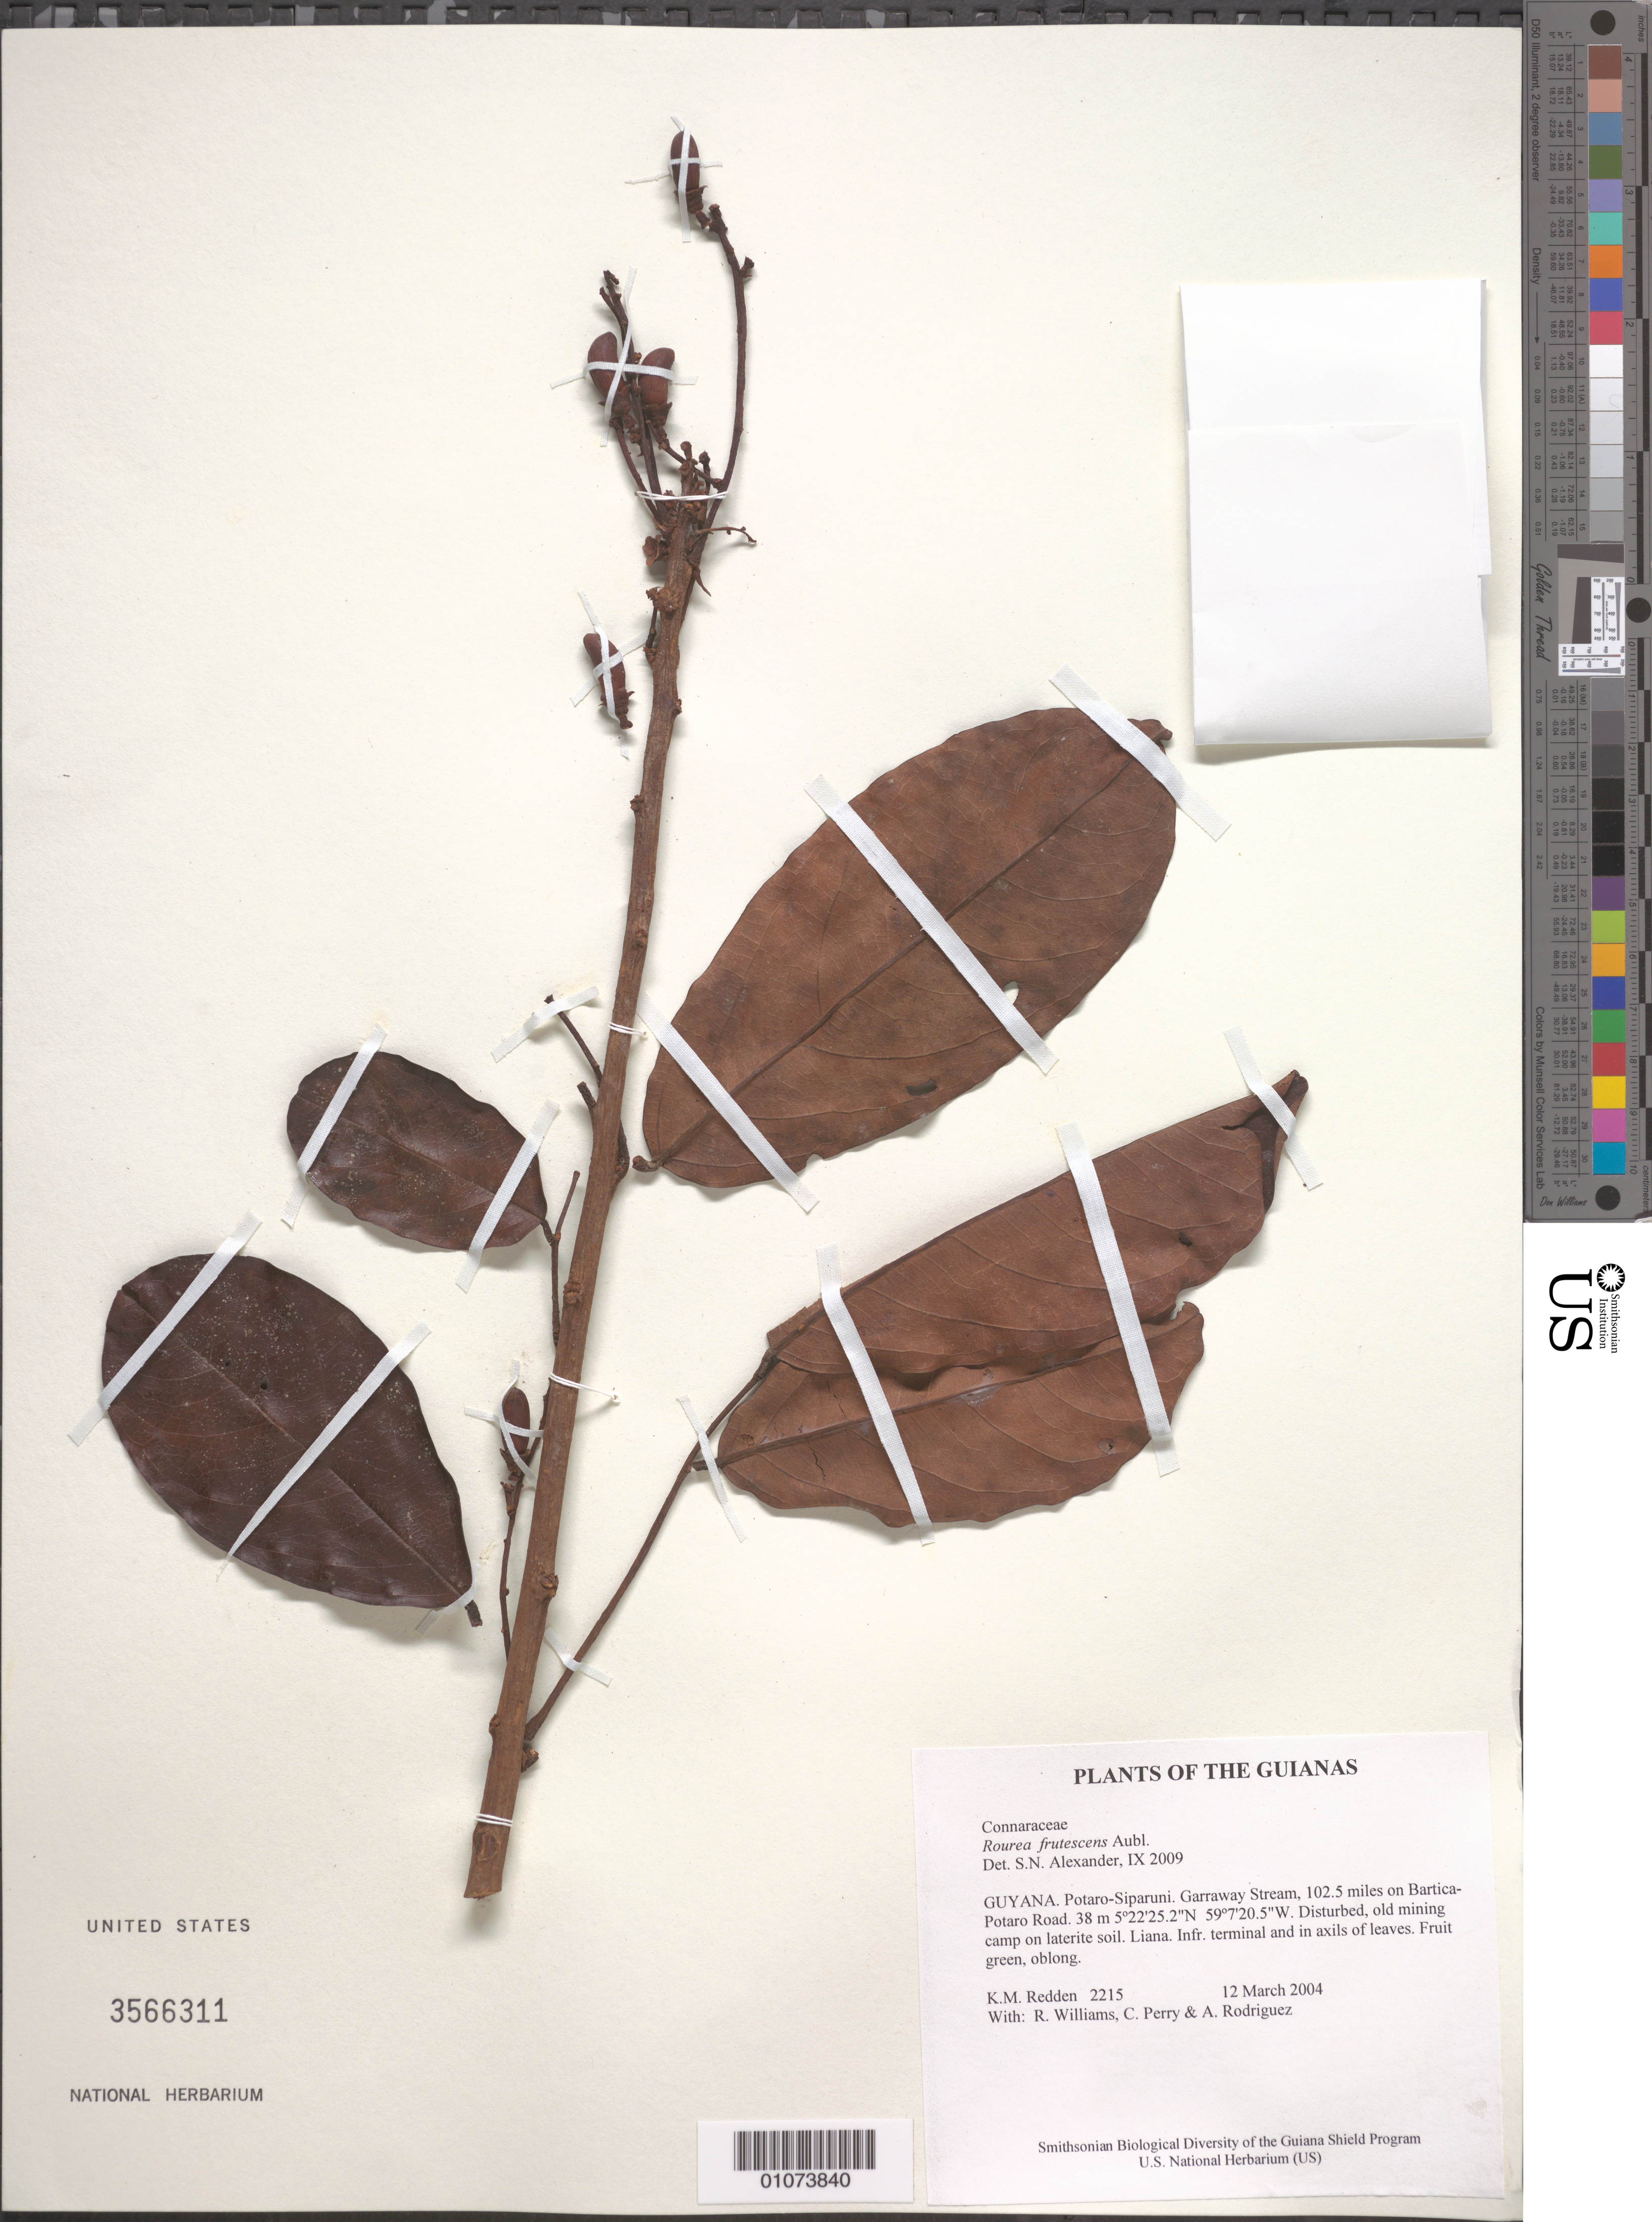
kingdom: Plantae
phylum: Tracheophyta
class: Magnoliopsida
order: Oxalidales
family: Connaraceae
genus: Rourea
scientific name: Rourea frutescens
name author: Aubl.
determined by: Alexander, S. N.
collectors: K. M. Redden, R. Williams, C. Perry & A. Rodriguez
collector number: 2215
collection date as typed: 12 March 2004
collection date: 2004-03-12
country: Guyana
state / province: Potaro-Siparuni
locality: Garraway Stream, 102.5 miles on Bartica-Potaro Road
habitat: Disturbed, old mining camp on laterite soil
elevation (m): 38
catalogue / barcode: US 3566311